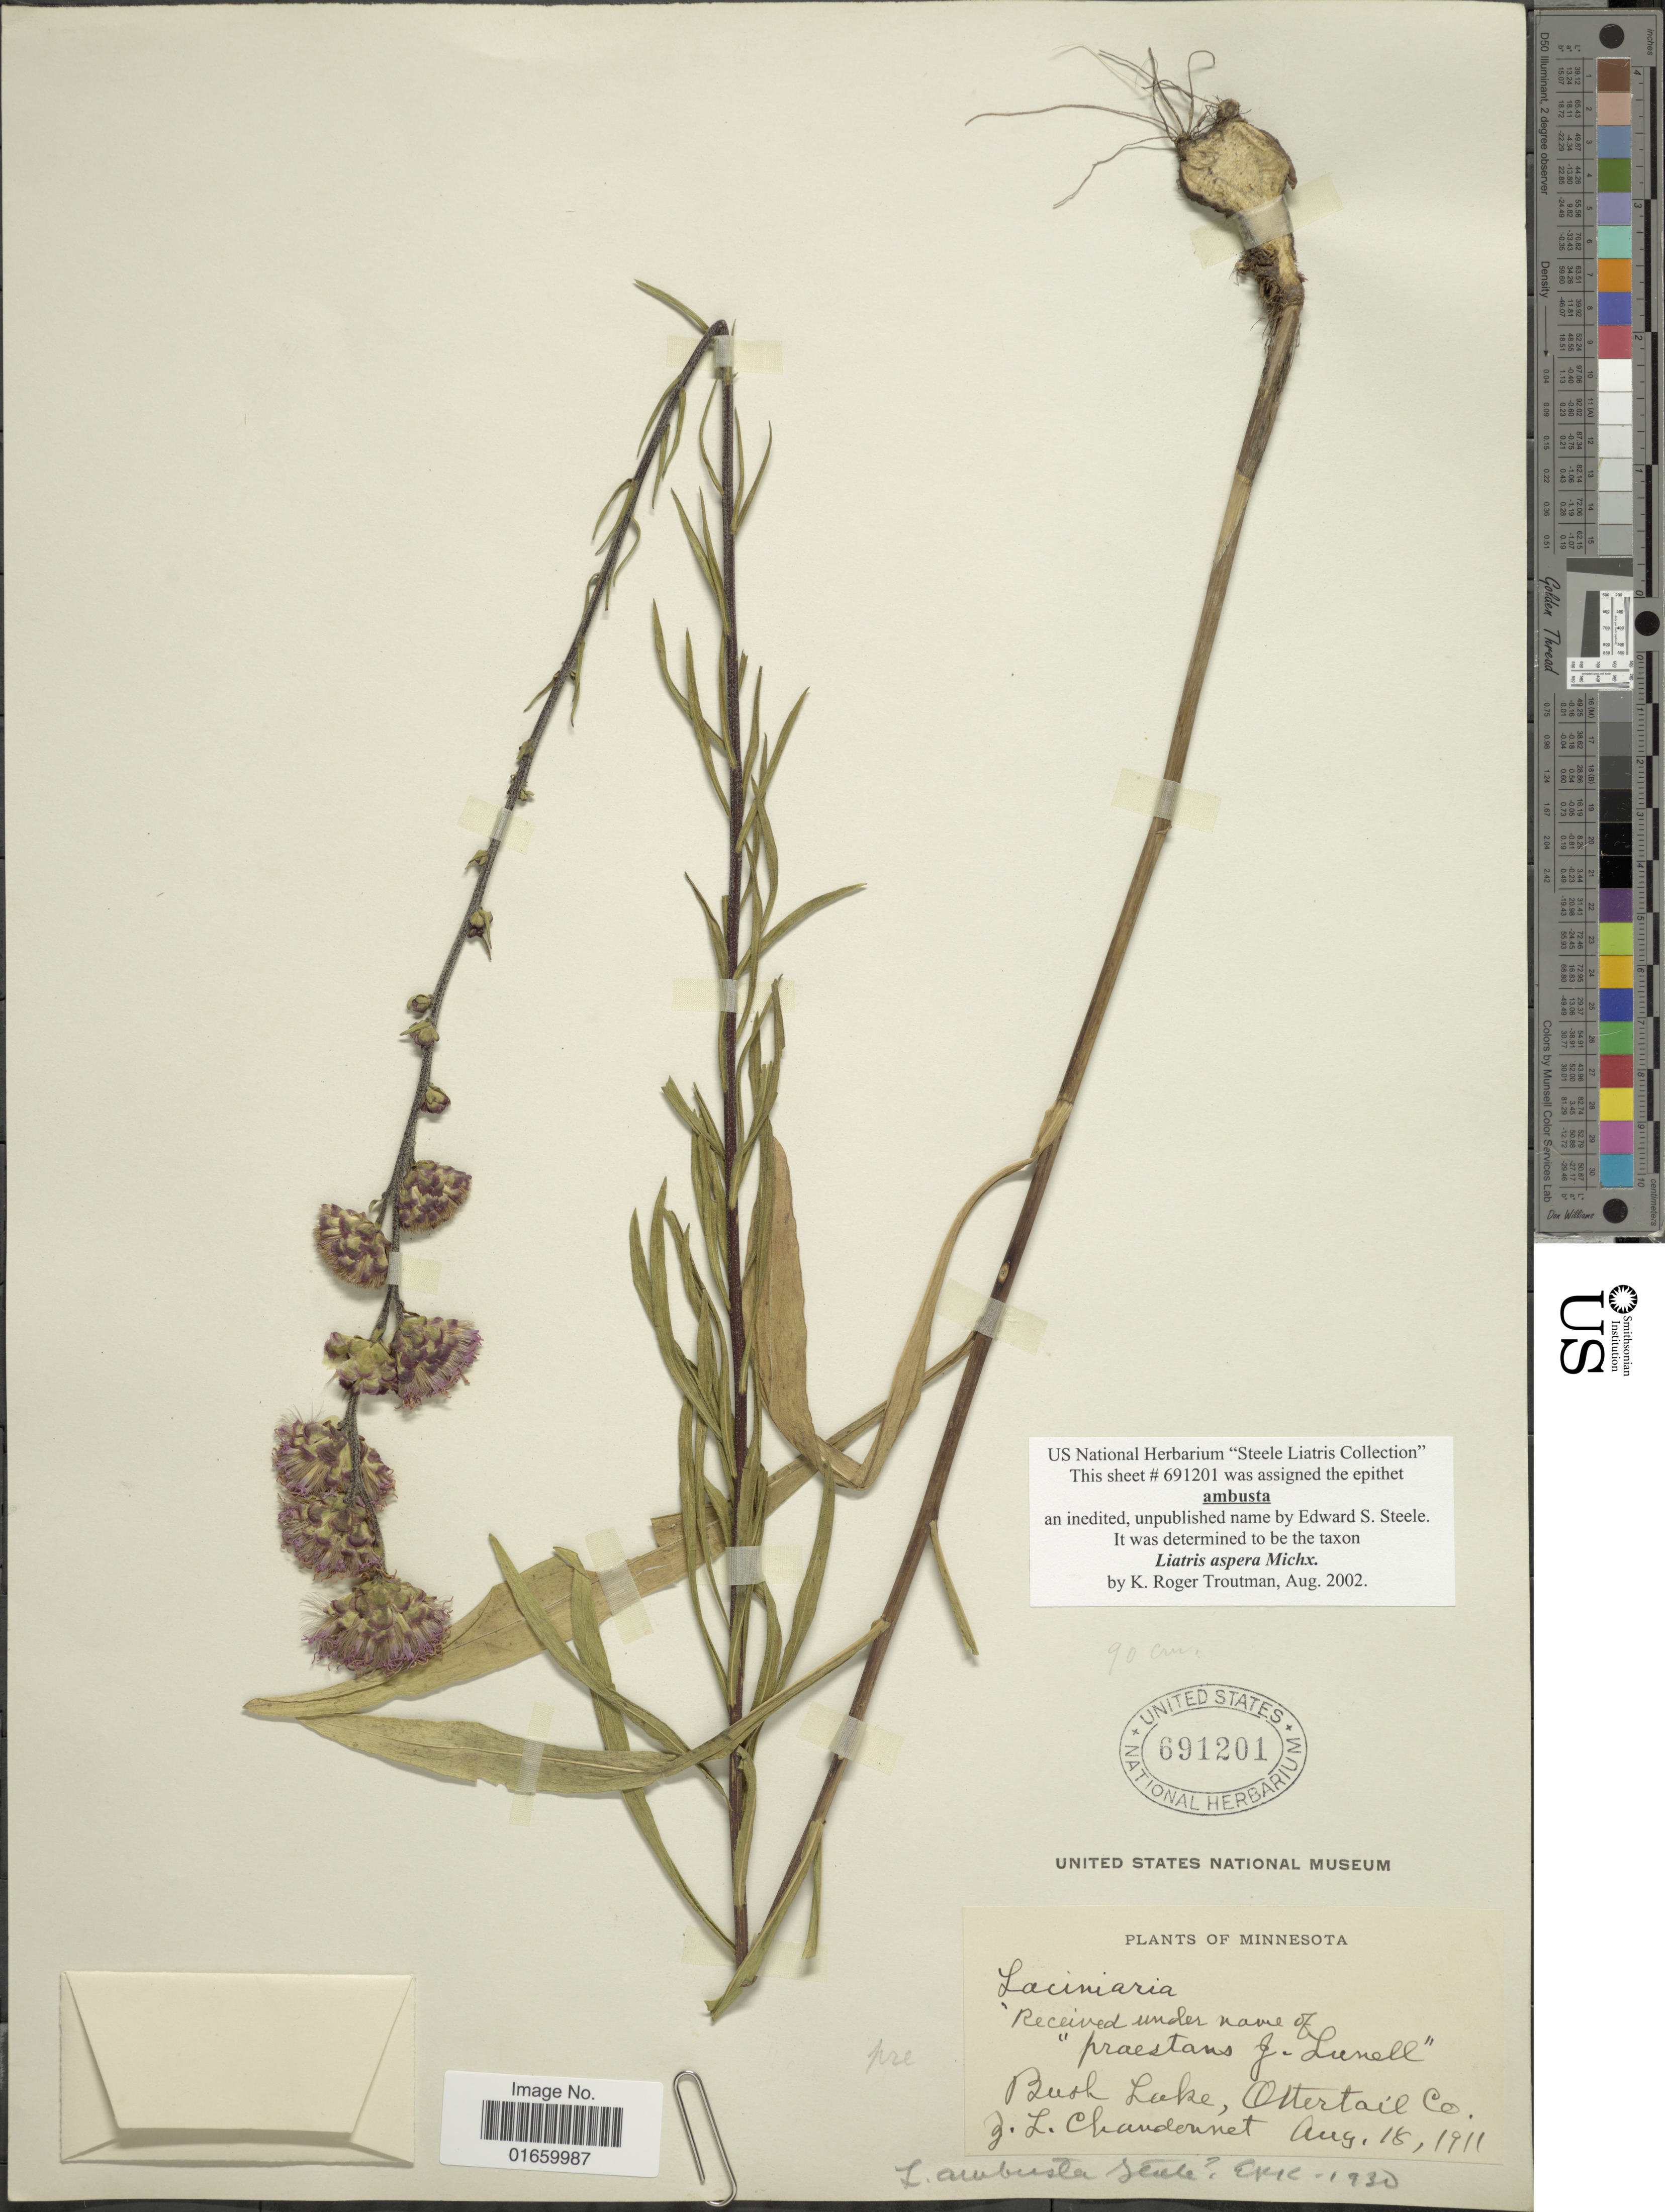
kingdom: Plantae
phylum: Tracheophyta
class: Magnoliopsida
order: Asterales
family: Asteraceae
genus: Liatris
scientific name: Liatris aspera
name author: Michx.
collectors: Z. Chandonnet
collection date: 1911-08-18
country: United States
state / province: Minnesota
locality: Bush Lake, Otter tail Co.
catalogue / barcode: US 691201